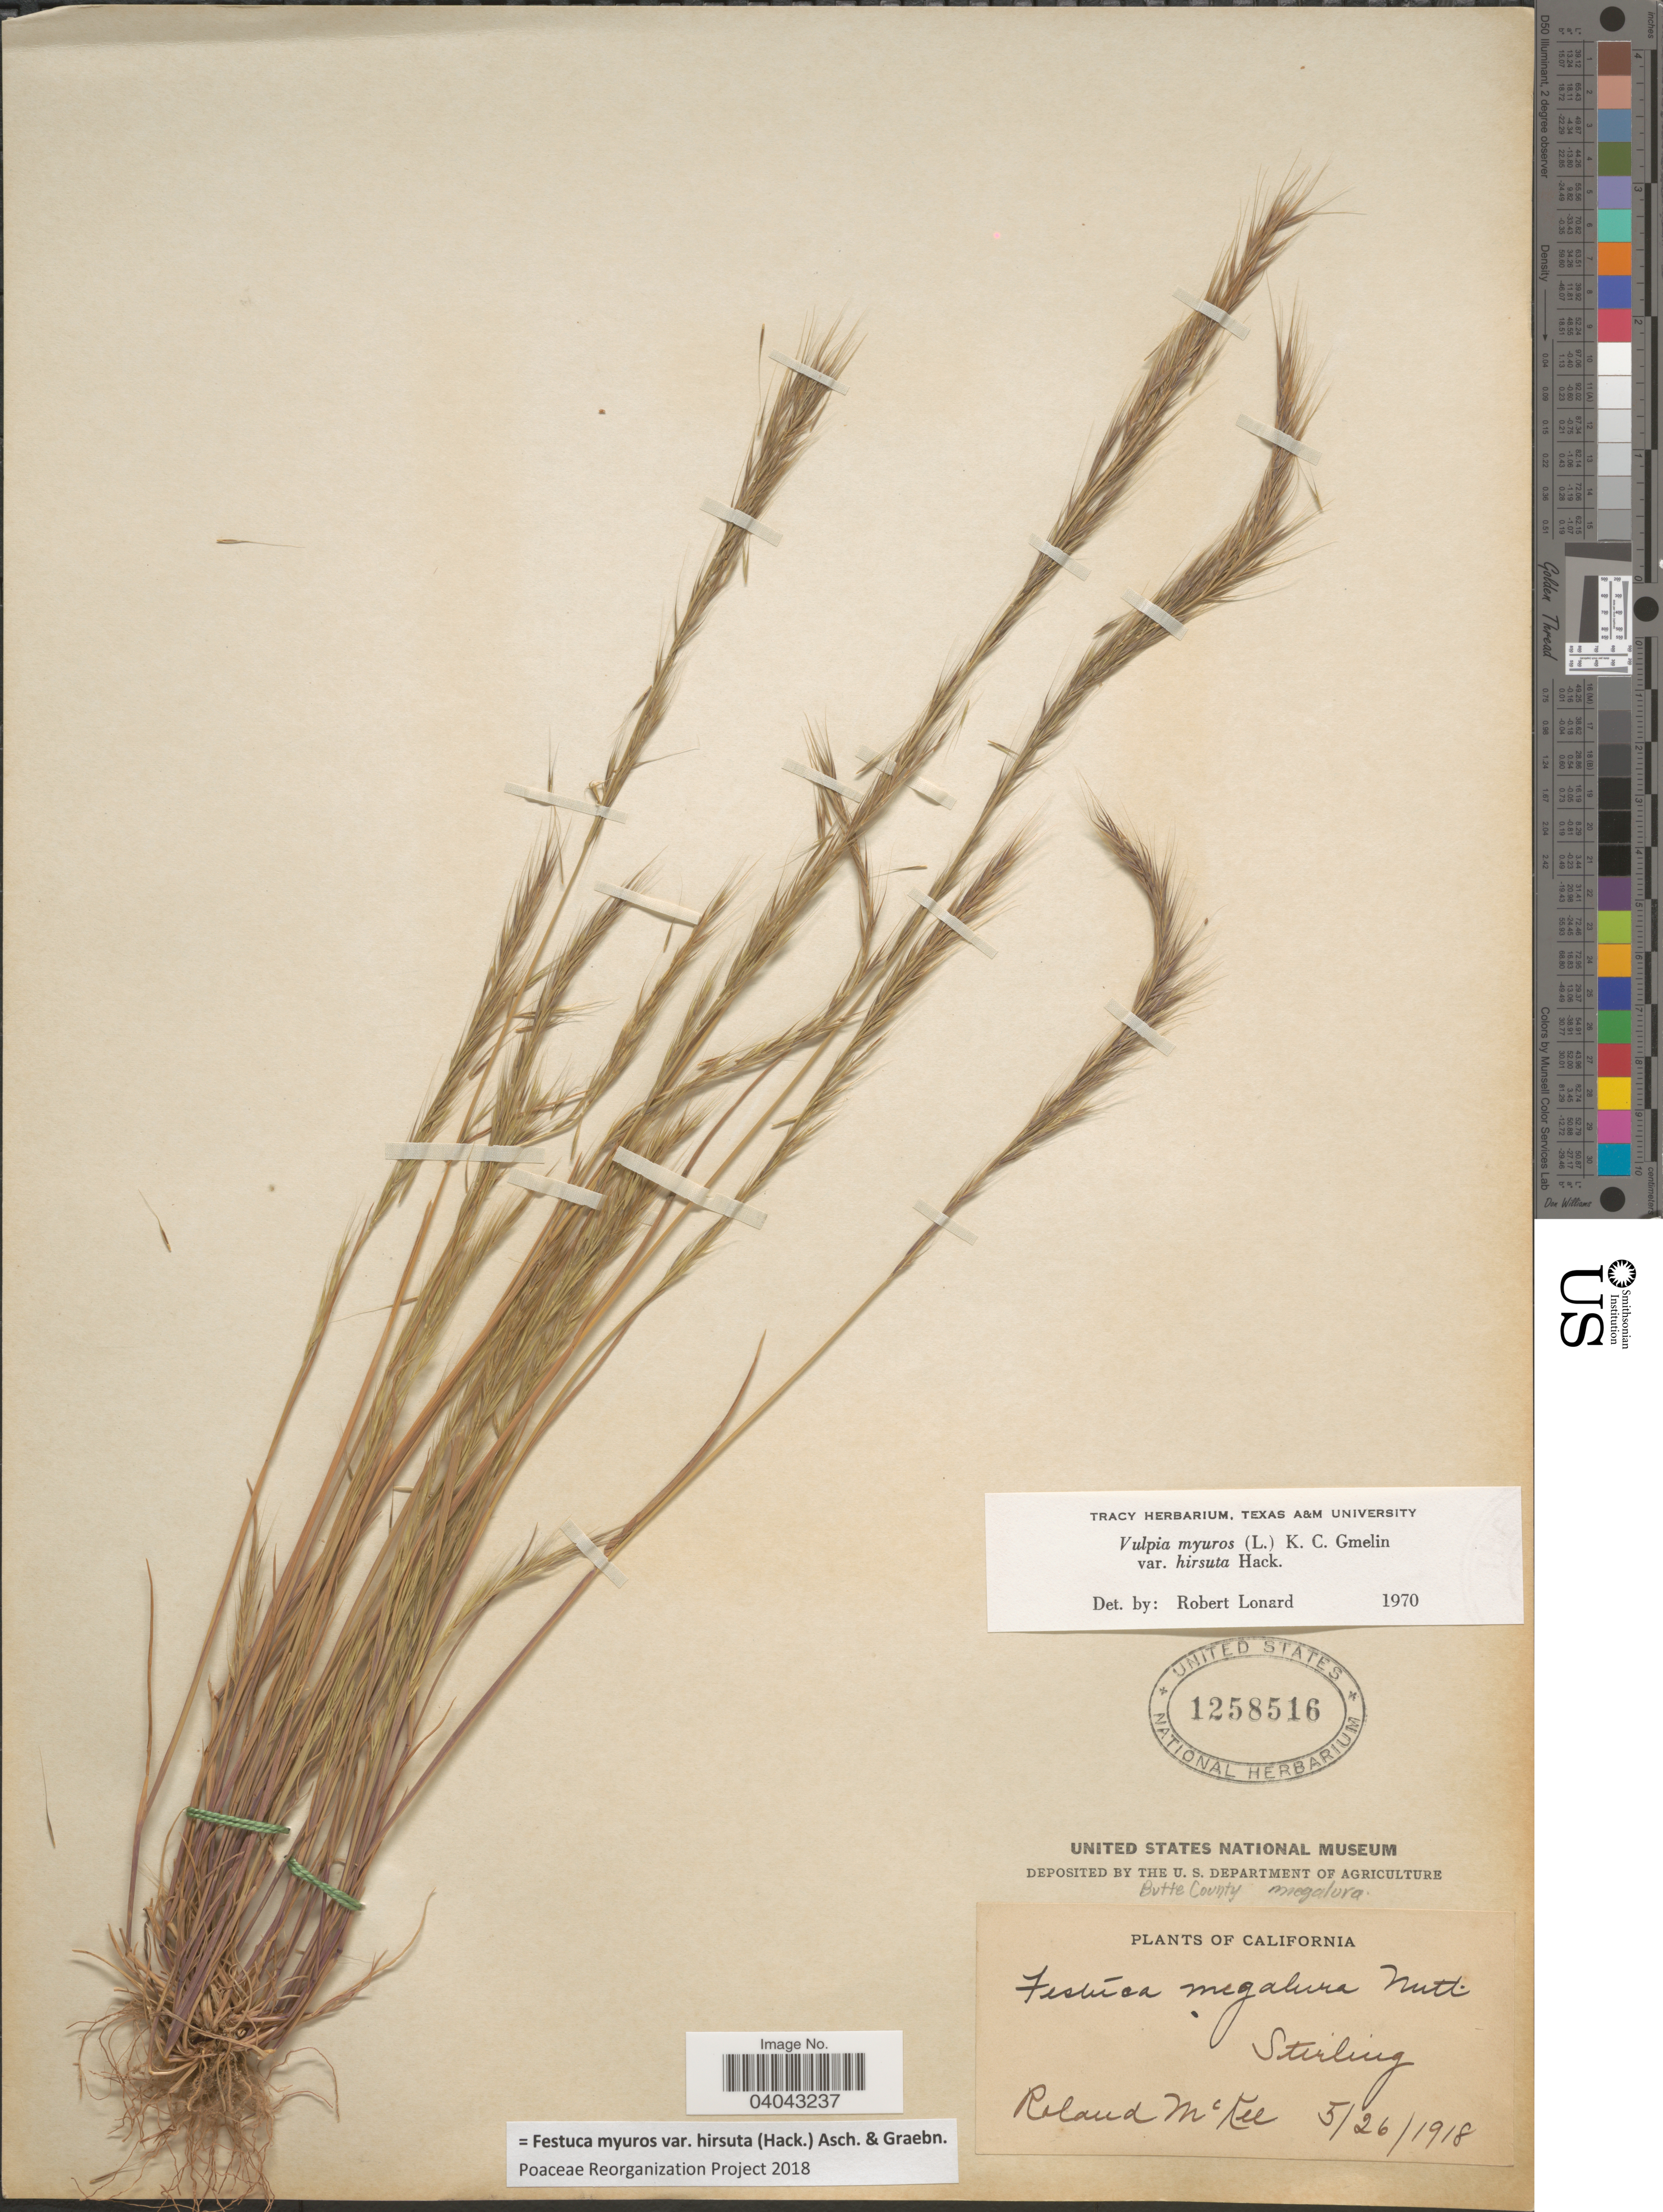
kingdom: Plantae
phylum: Tracheophyta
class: Liliopsida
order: Poales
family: Poaceae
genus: Festuca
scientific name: Festuca myuros var. hirsuta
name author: (Hack.) Asch. & Graebn.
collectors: R. Mckee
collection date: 1918-05-26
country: United States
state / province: California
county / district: Butte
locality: Butte County. Stirling.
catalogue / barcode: US 1258516